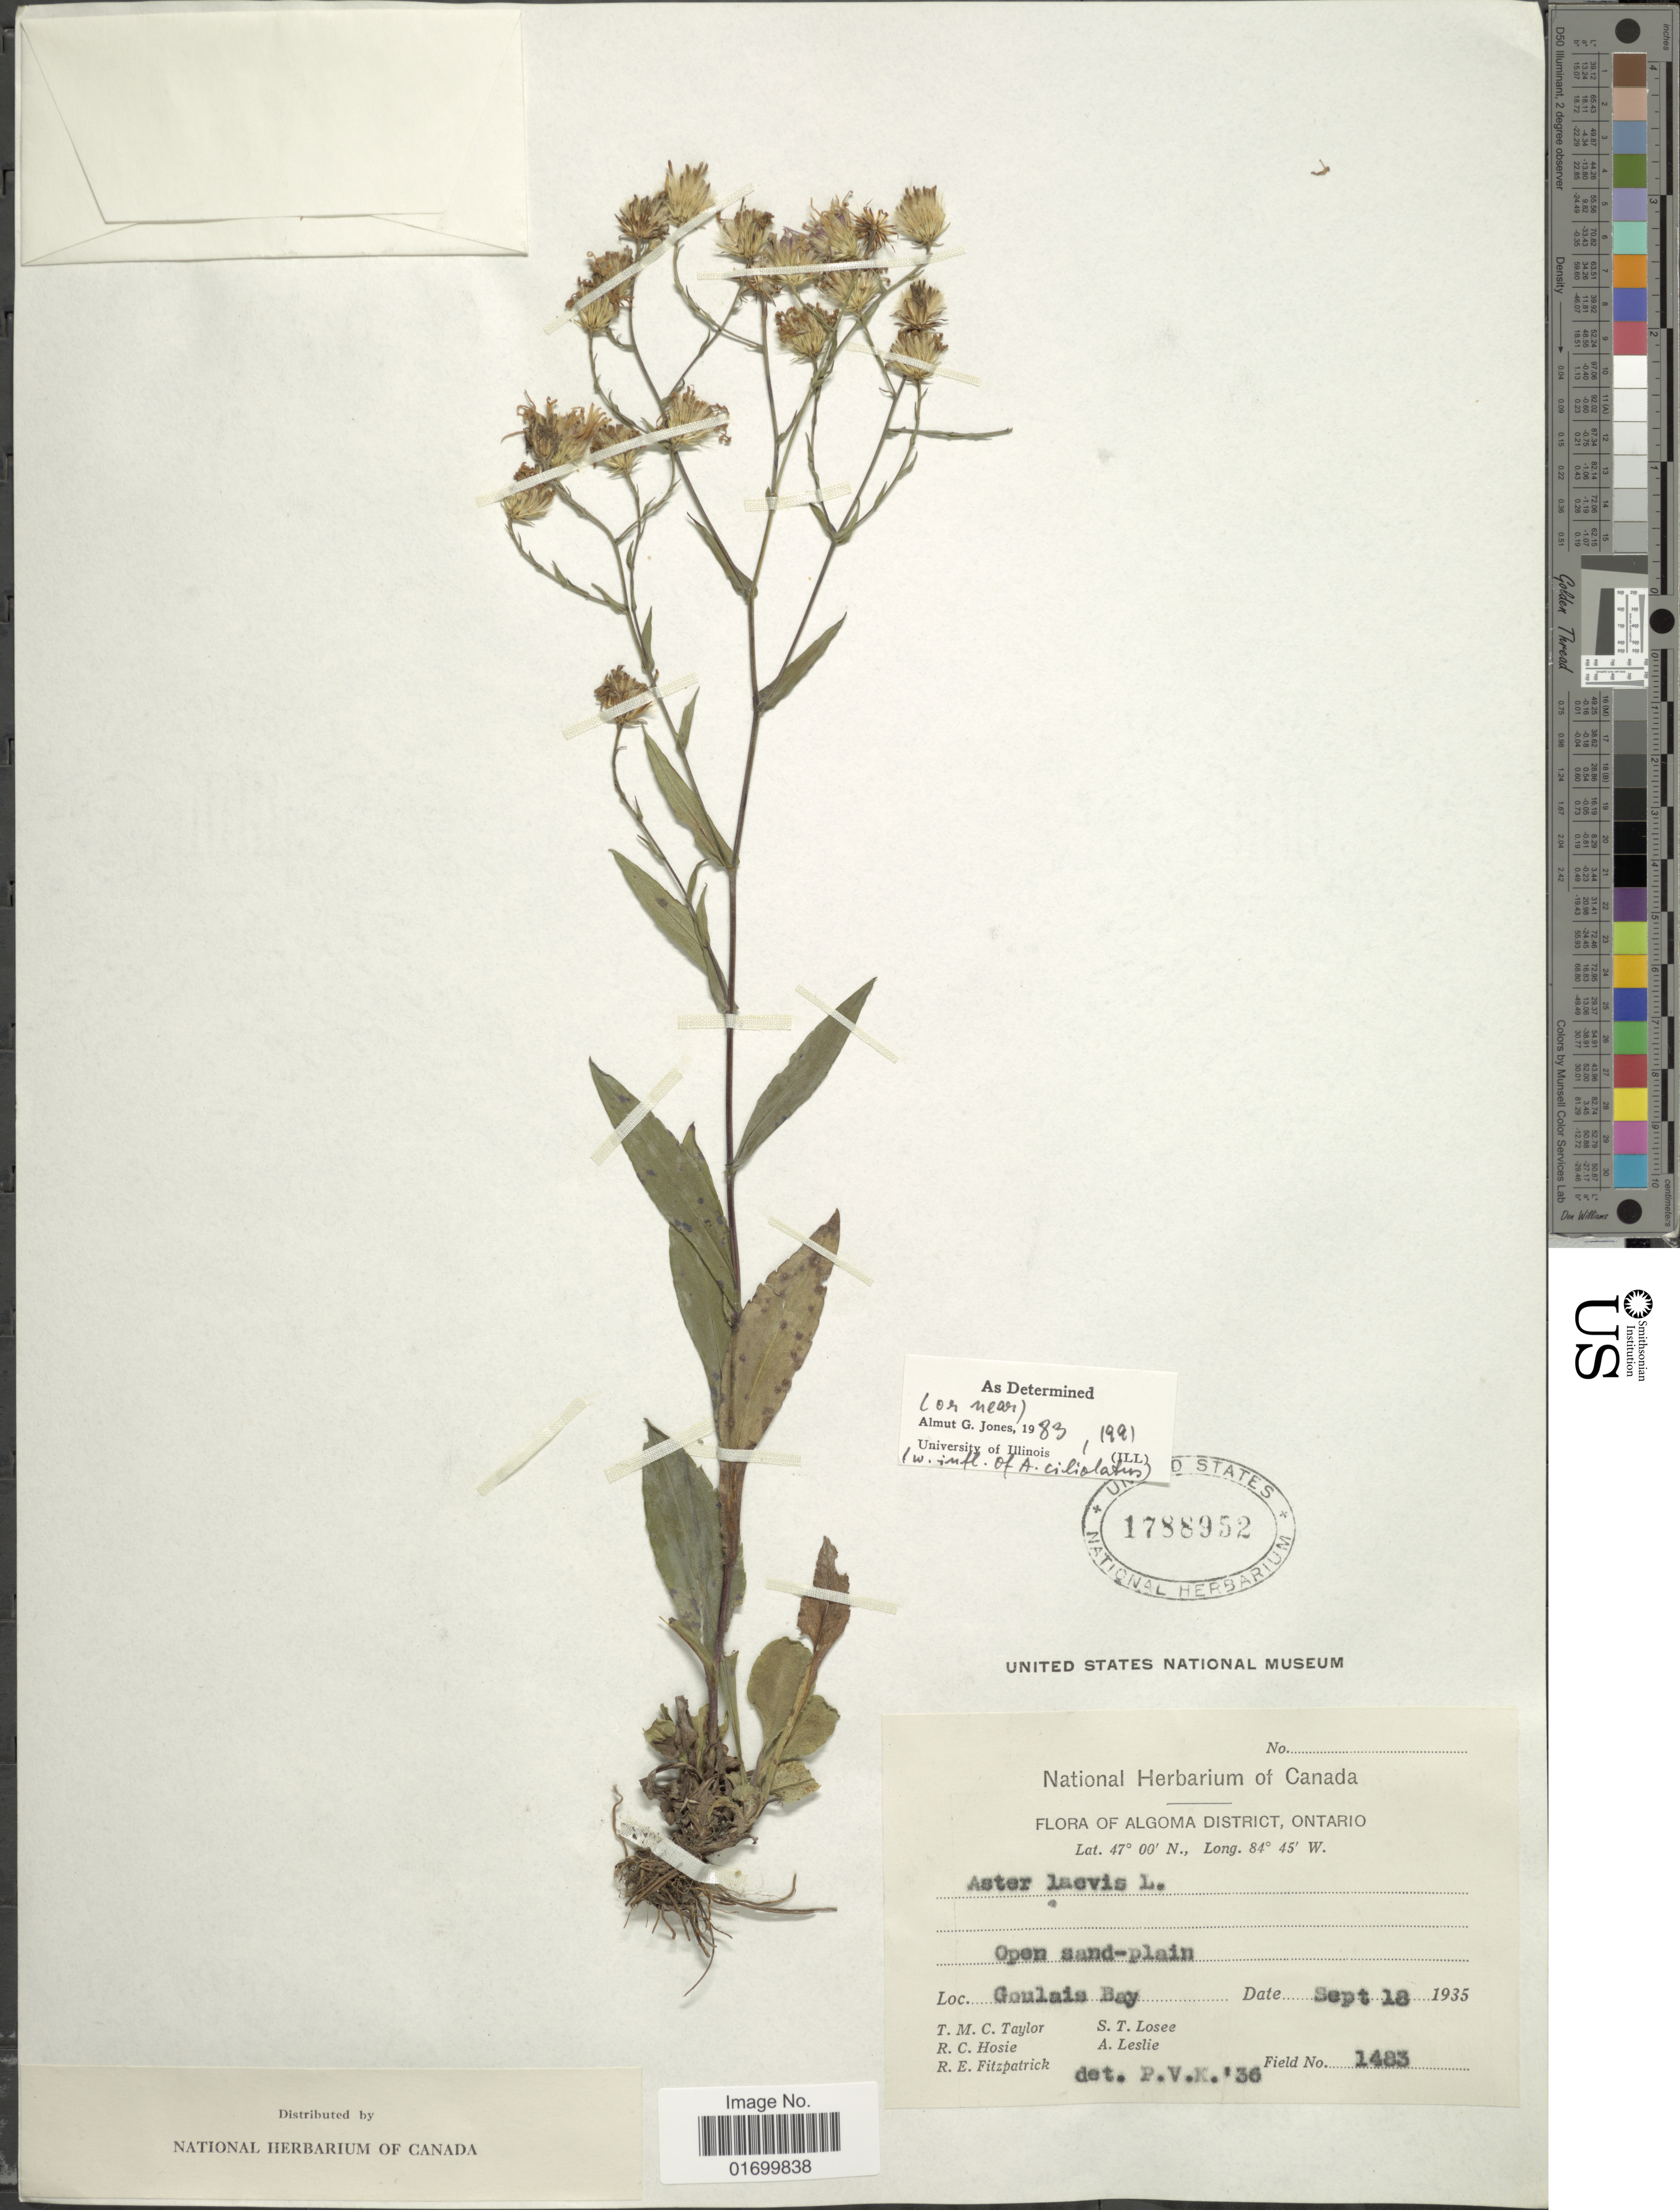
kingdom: Plantae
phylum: Tracheophyta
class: Magnoliopsida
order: Asterales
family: Asteraceae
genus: Symphyotrichum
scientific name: Symphyotrichum laeve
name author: (L.) Á. Löve & D. Löve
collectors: T. M. C. Taylor, R. Hosie, R. Fitzpatrick, S. Losee & A. Leslie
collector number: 1483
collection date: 1935-09-18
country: Canada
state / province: Ontario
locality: Algoma District. Goulais Bay.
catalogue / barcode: US 1788952